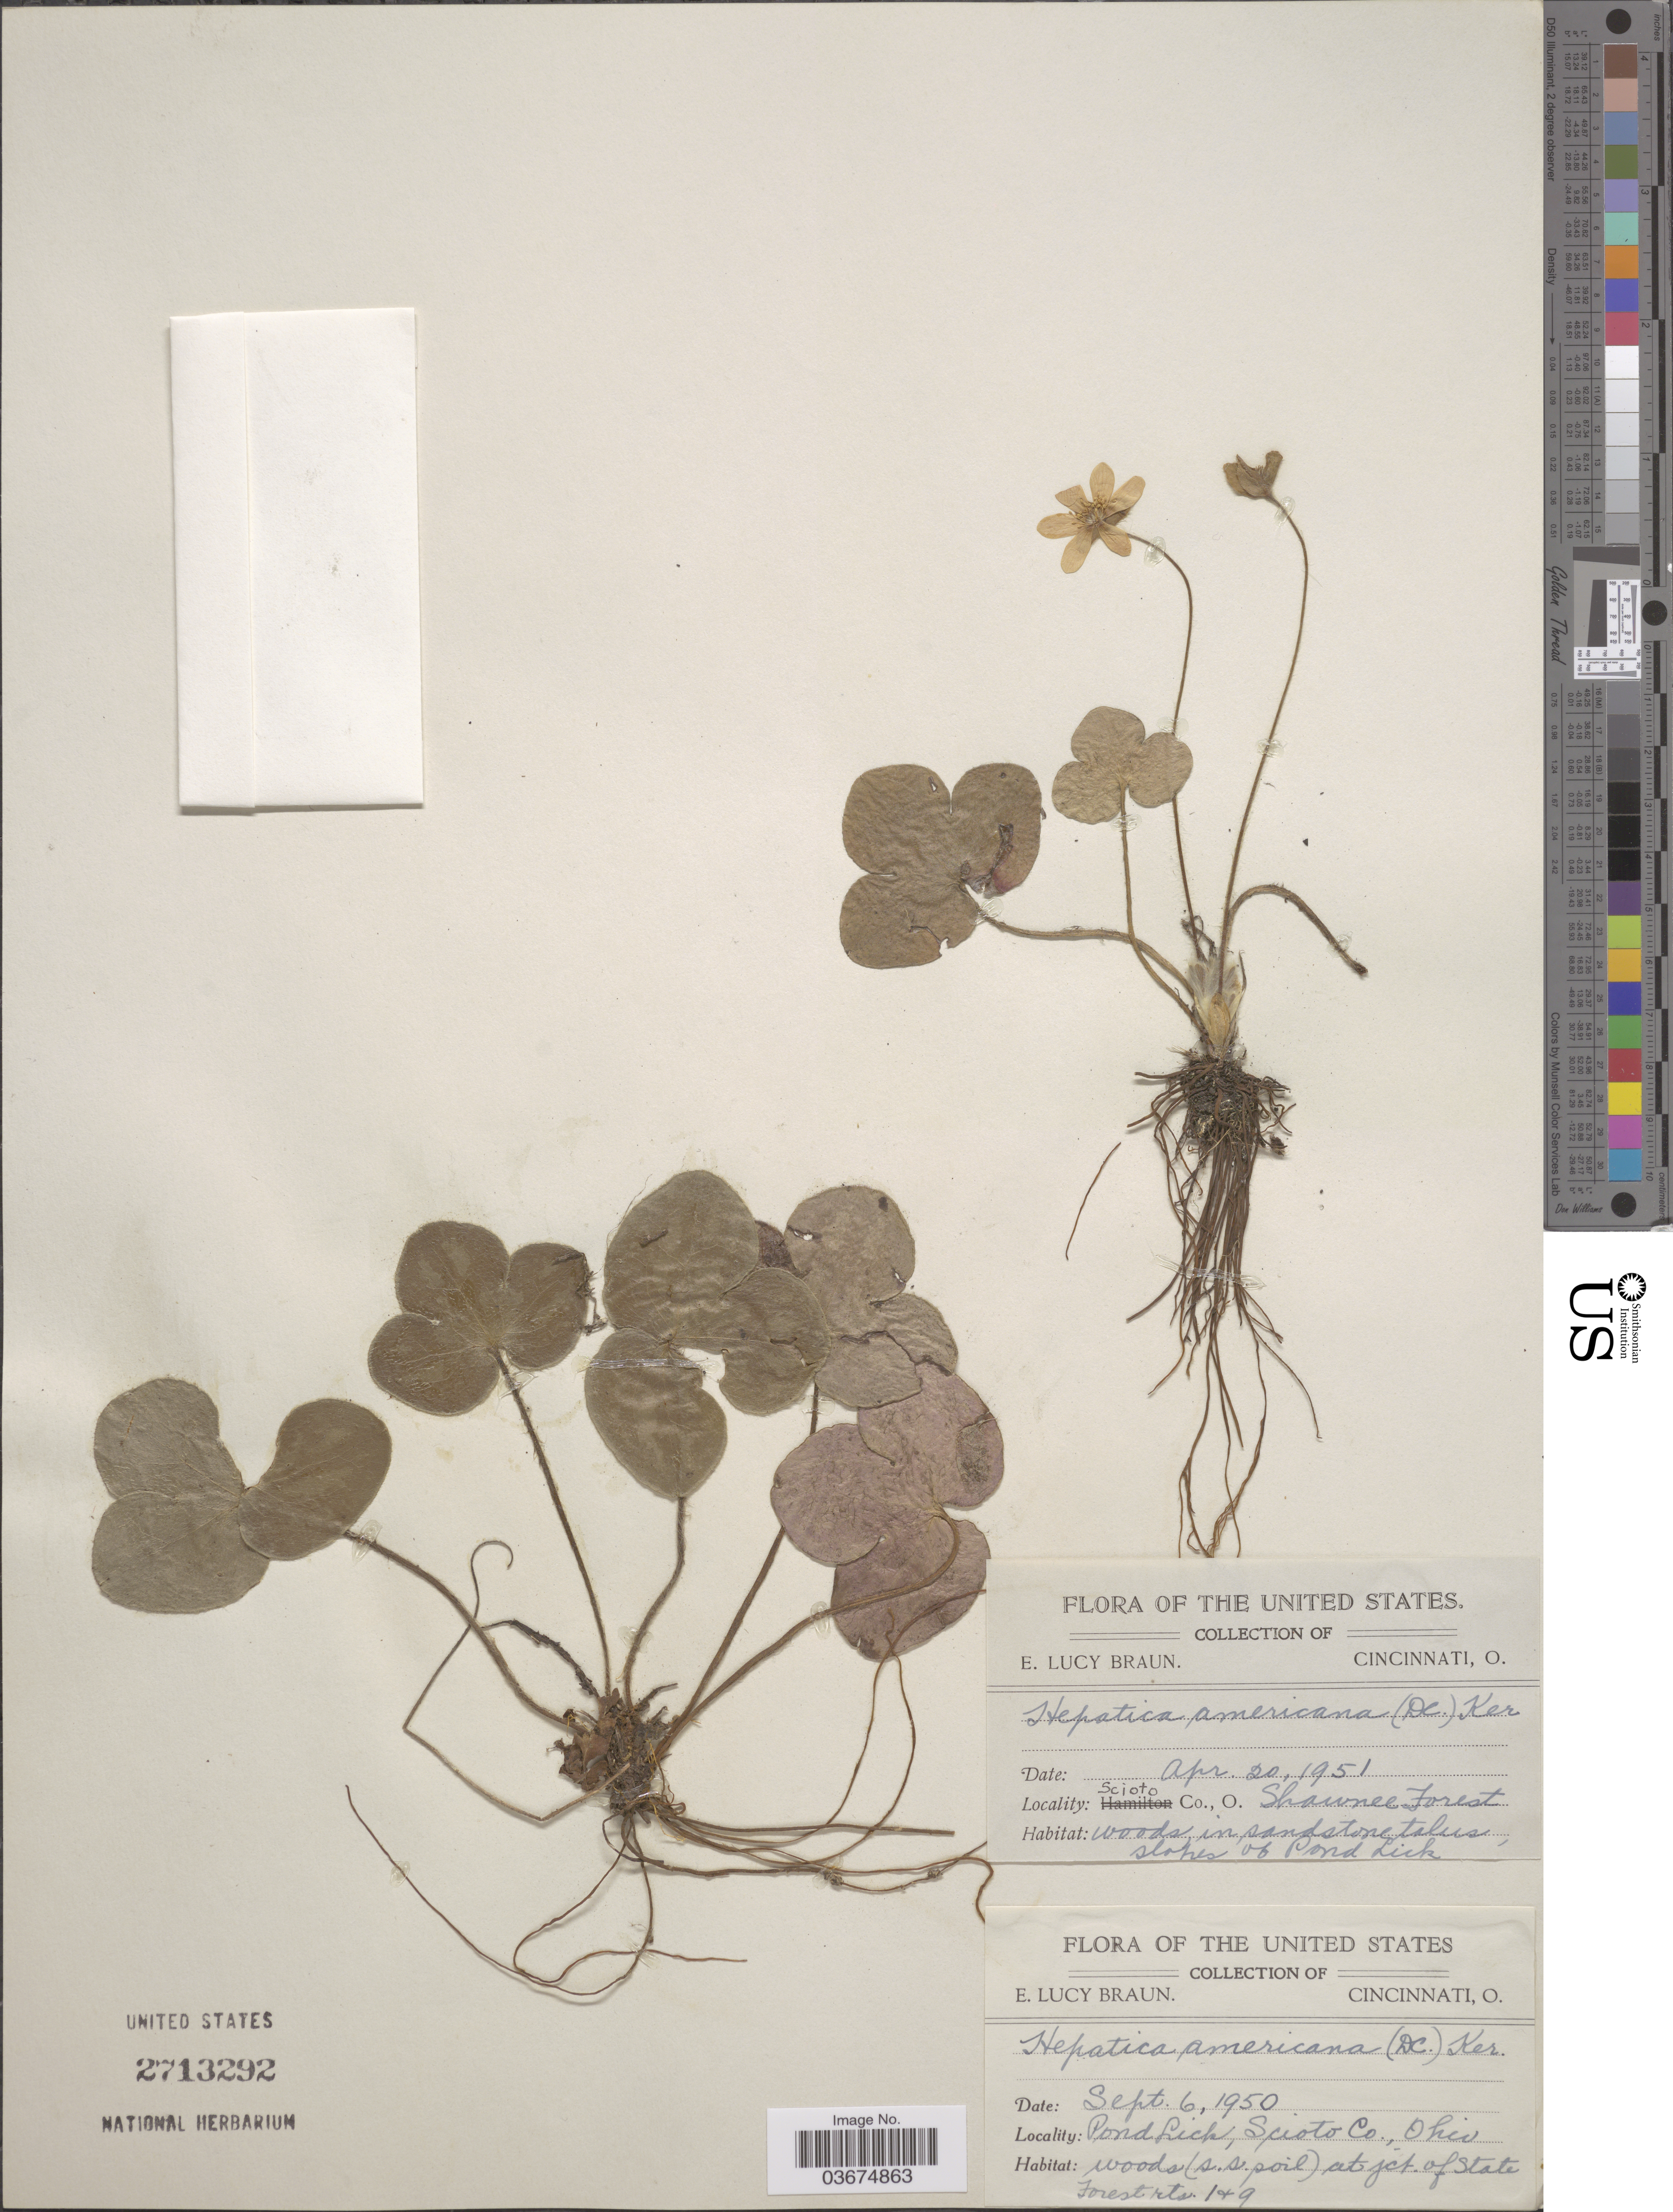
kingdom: Plantae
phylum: Tracheophyta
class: Magnoliopsida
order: Ranunculales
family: Ranunculaceae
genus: Hepatica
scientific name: Hepatica americana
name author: (DC.) Ker Gawl.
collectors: E. L. Braun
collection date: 1950-09-06/1951-04-20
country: United States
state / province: Ohio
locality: Scioto Co. Shawnee Forest. Slopes of Pond Lick. Pond Lick. At jct. of State Forest rts 1 & 9.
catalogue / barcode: US 2713292